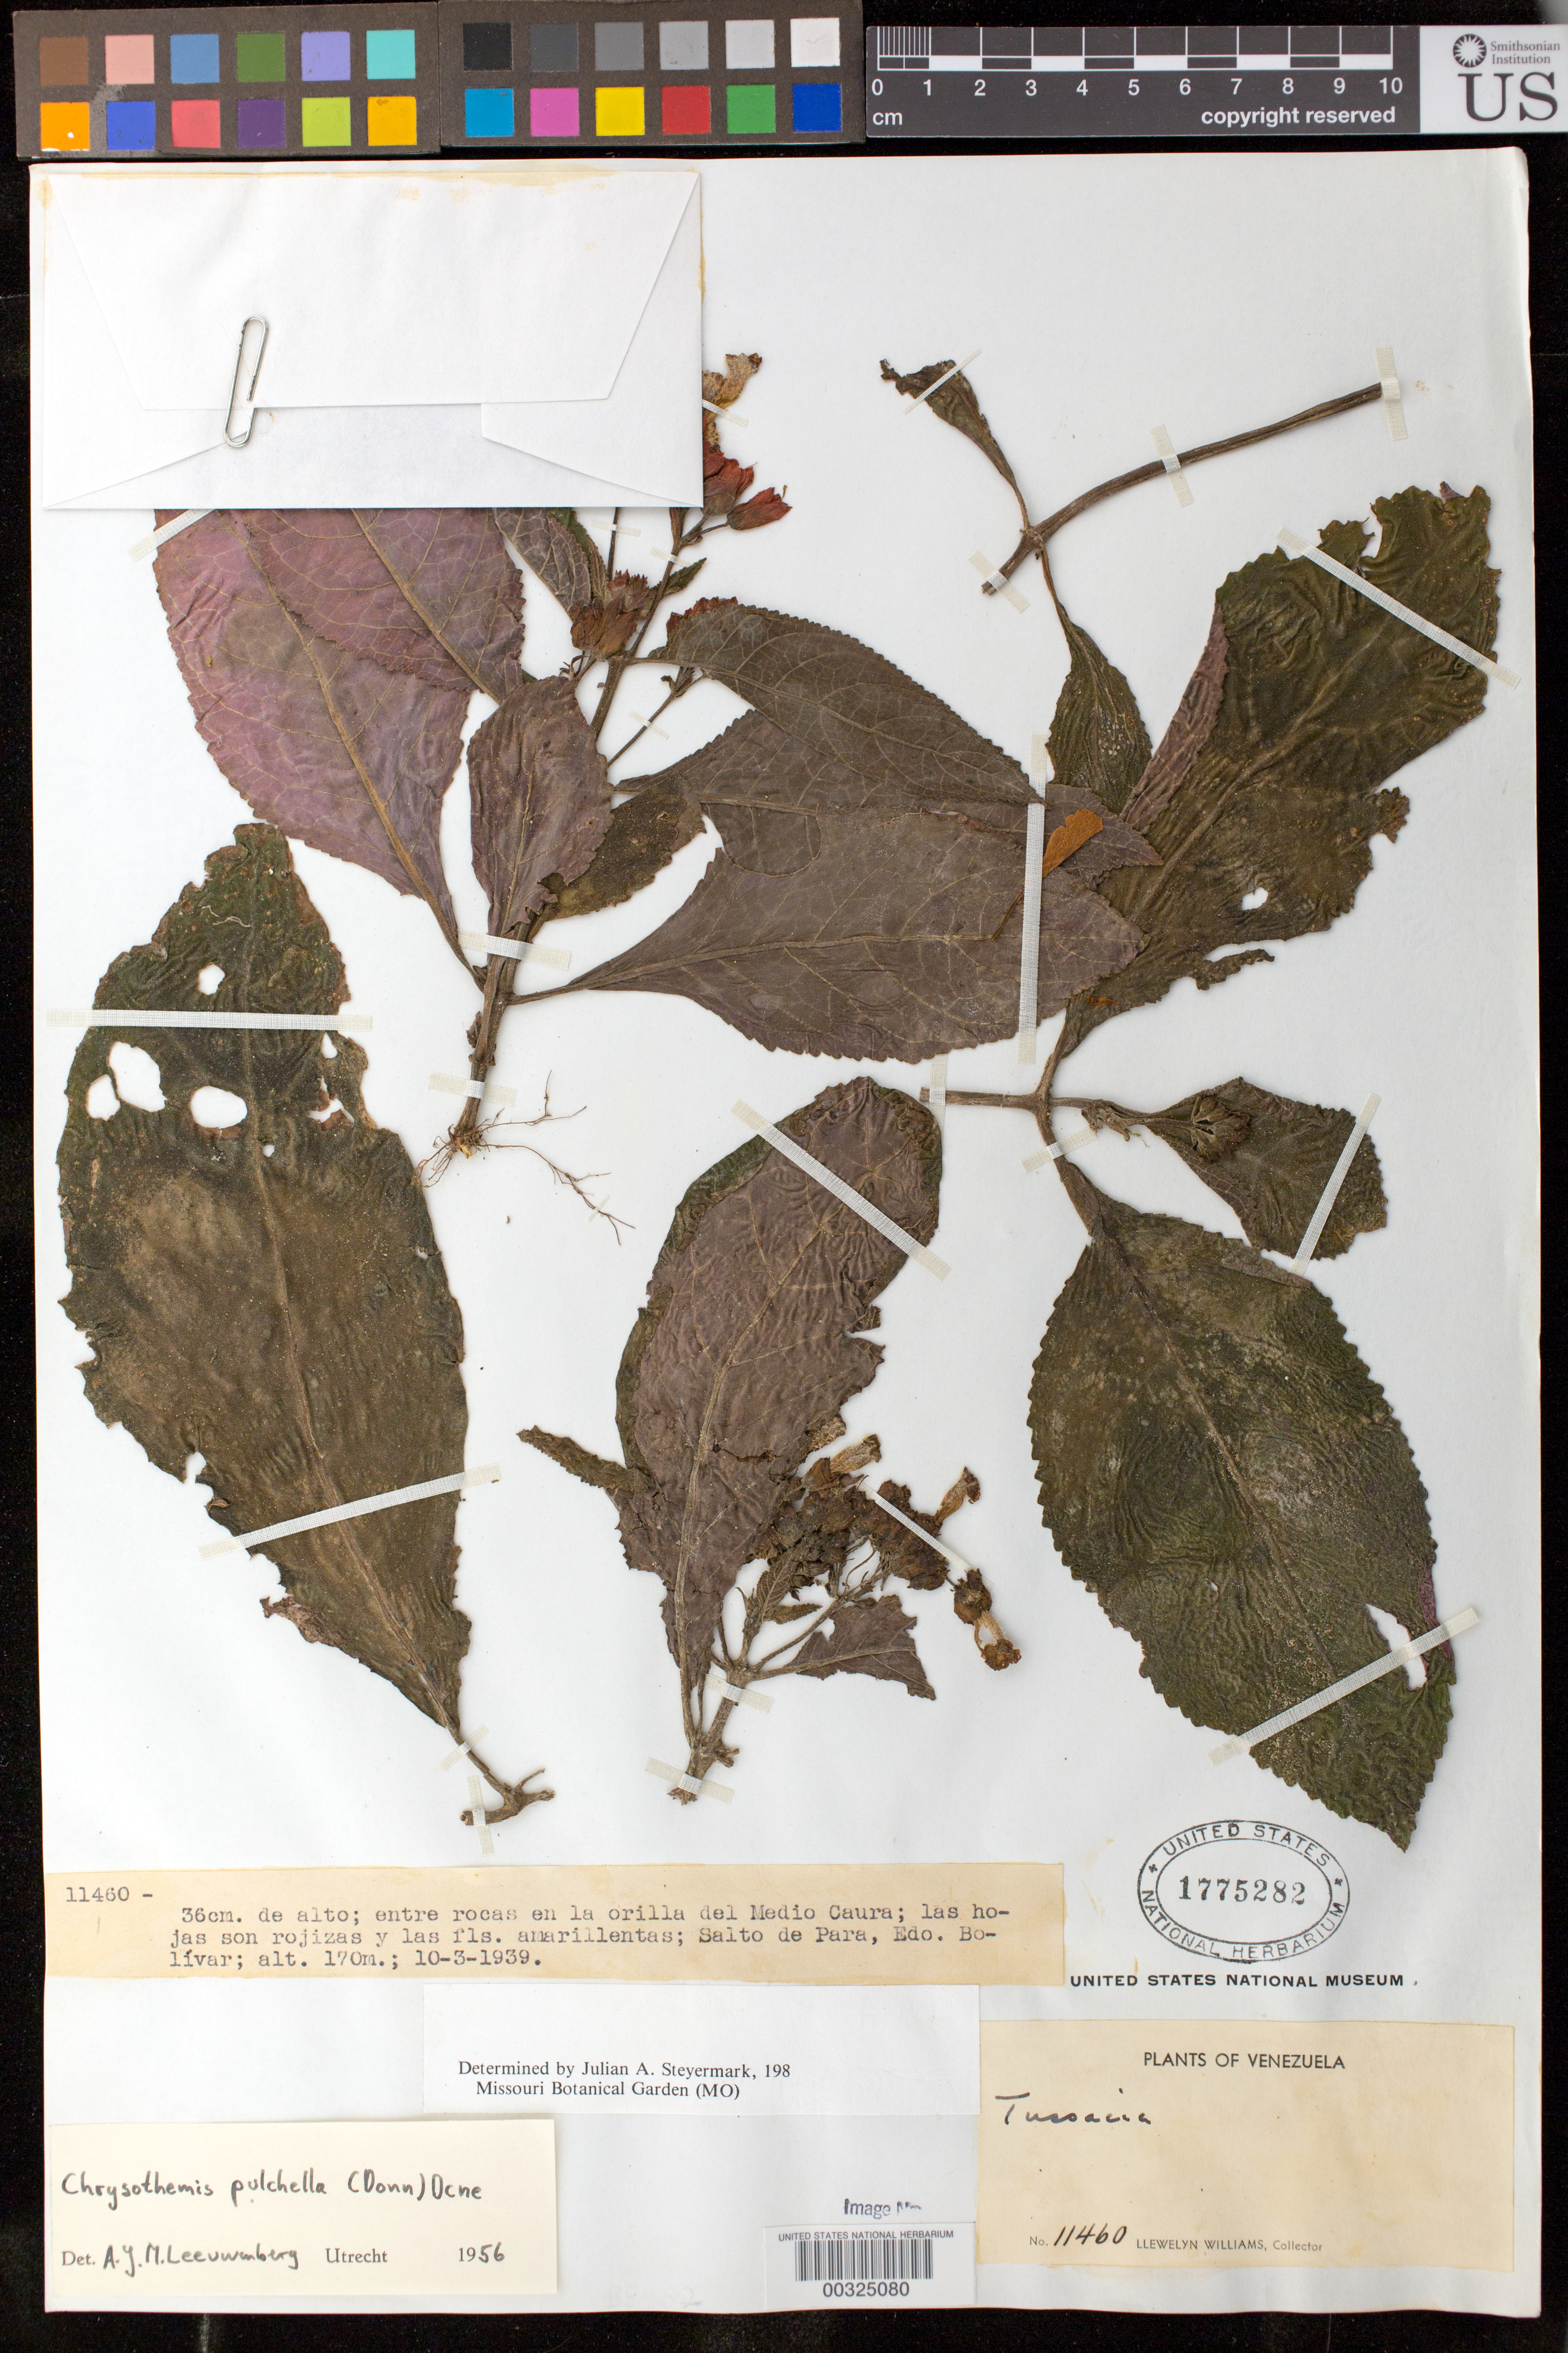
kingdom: Plantae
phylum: Tracheophyta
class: Magnoliopsida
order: Lamiales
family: Gesneriaceae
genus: Chrysothemis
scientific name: Chrysothemis pulchella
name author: (Donn ex Sims) Decne.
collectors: L. Williams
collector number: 11460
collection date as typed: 1939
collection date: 1939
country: Venezuela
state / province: Bolívar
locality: Salto de Para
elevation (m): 170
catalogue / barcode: US 1775282